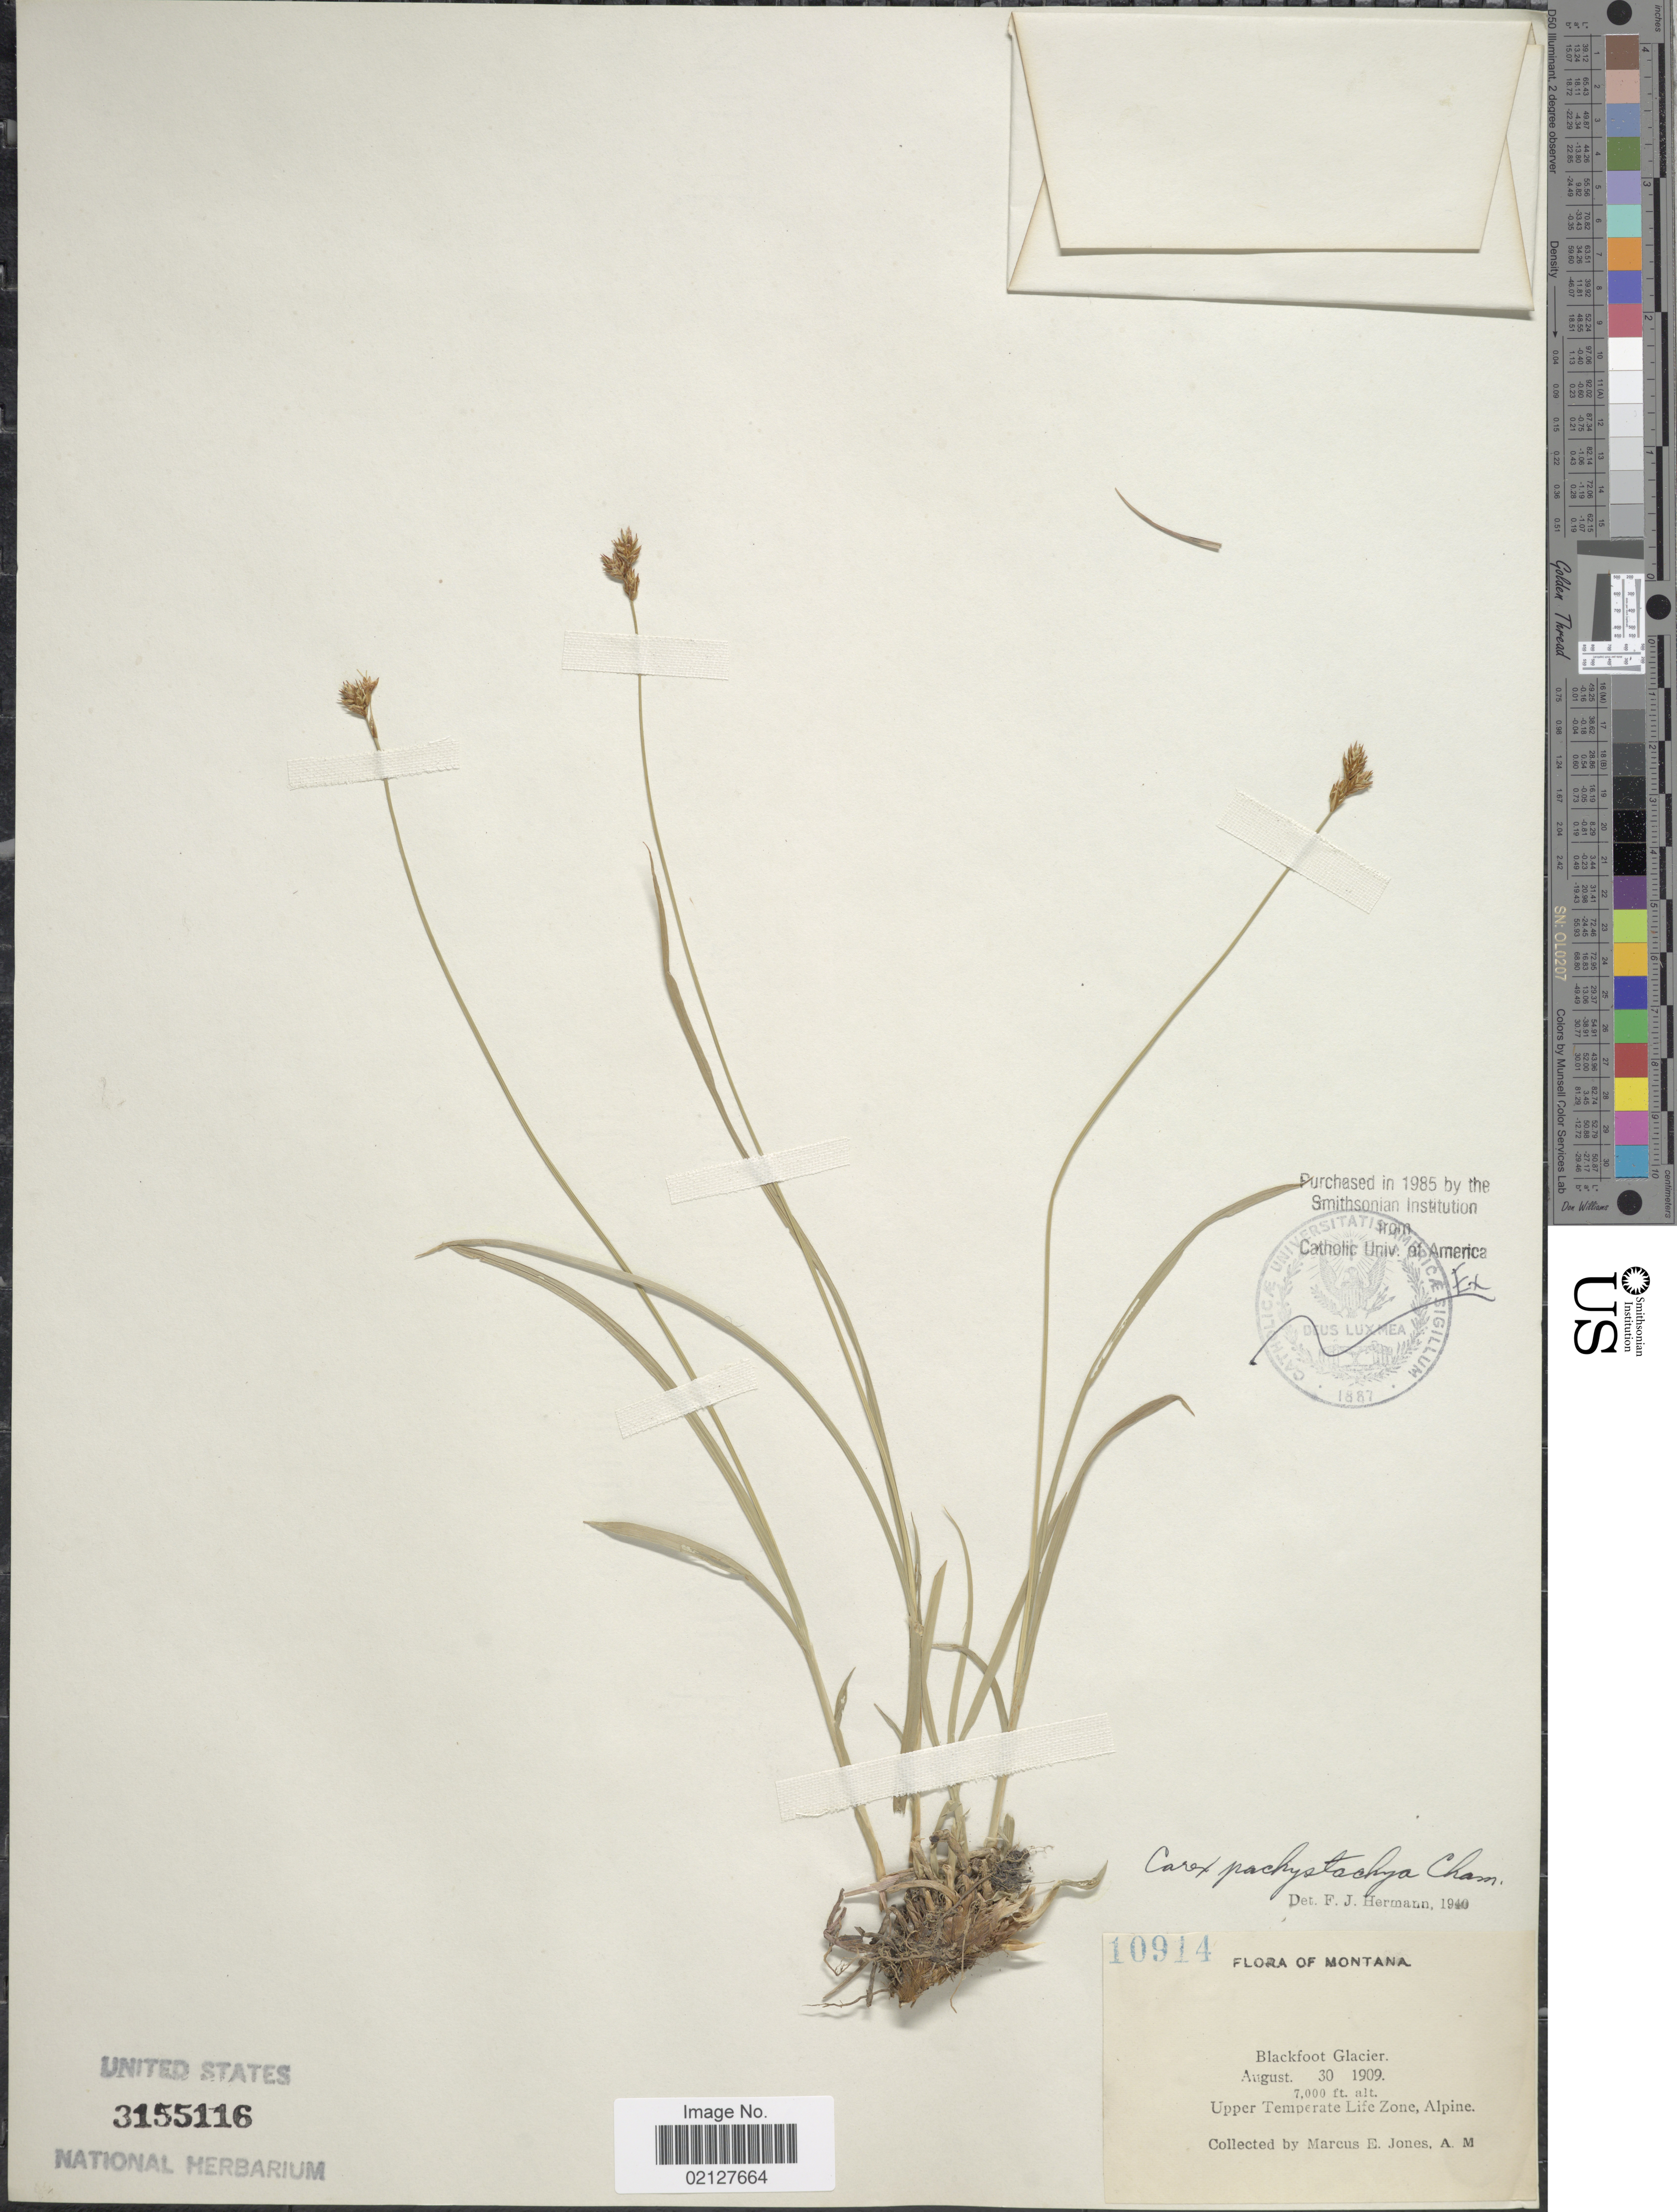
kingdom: Plantae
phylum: Tracheophyta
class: Liliopsida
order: Poales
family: Cyperaceae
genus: Carex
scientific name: Carex pachystachya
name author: Cham. ex Steud.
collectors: M. E. Jones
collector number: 10914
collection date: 1909-08-30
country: United States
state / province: Montana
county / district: Glacier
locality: Blackfoot Glacier. Upper Temperate Life Zone, Alpine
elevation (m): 2134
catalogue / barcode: US 3155116